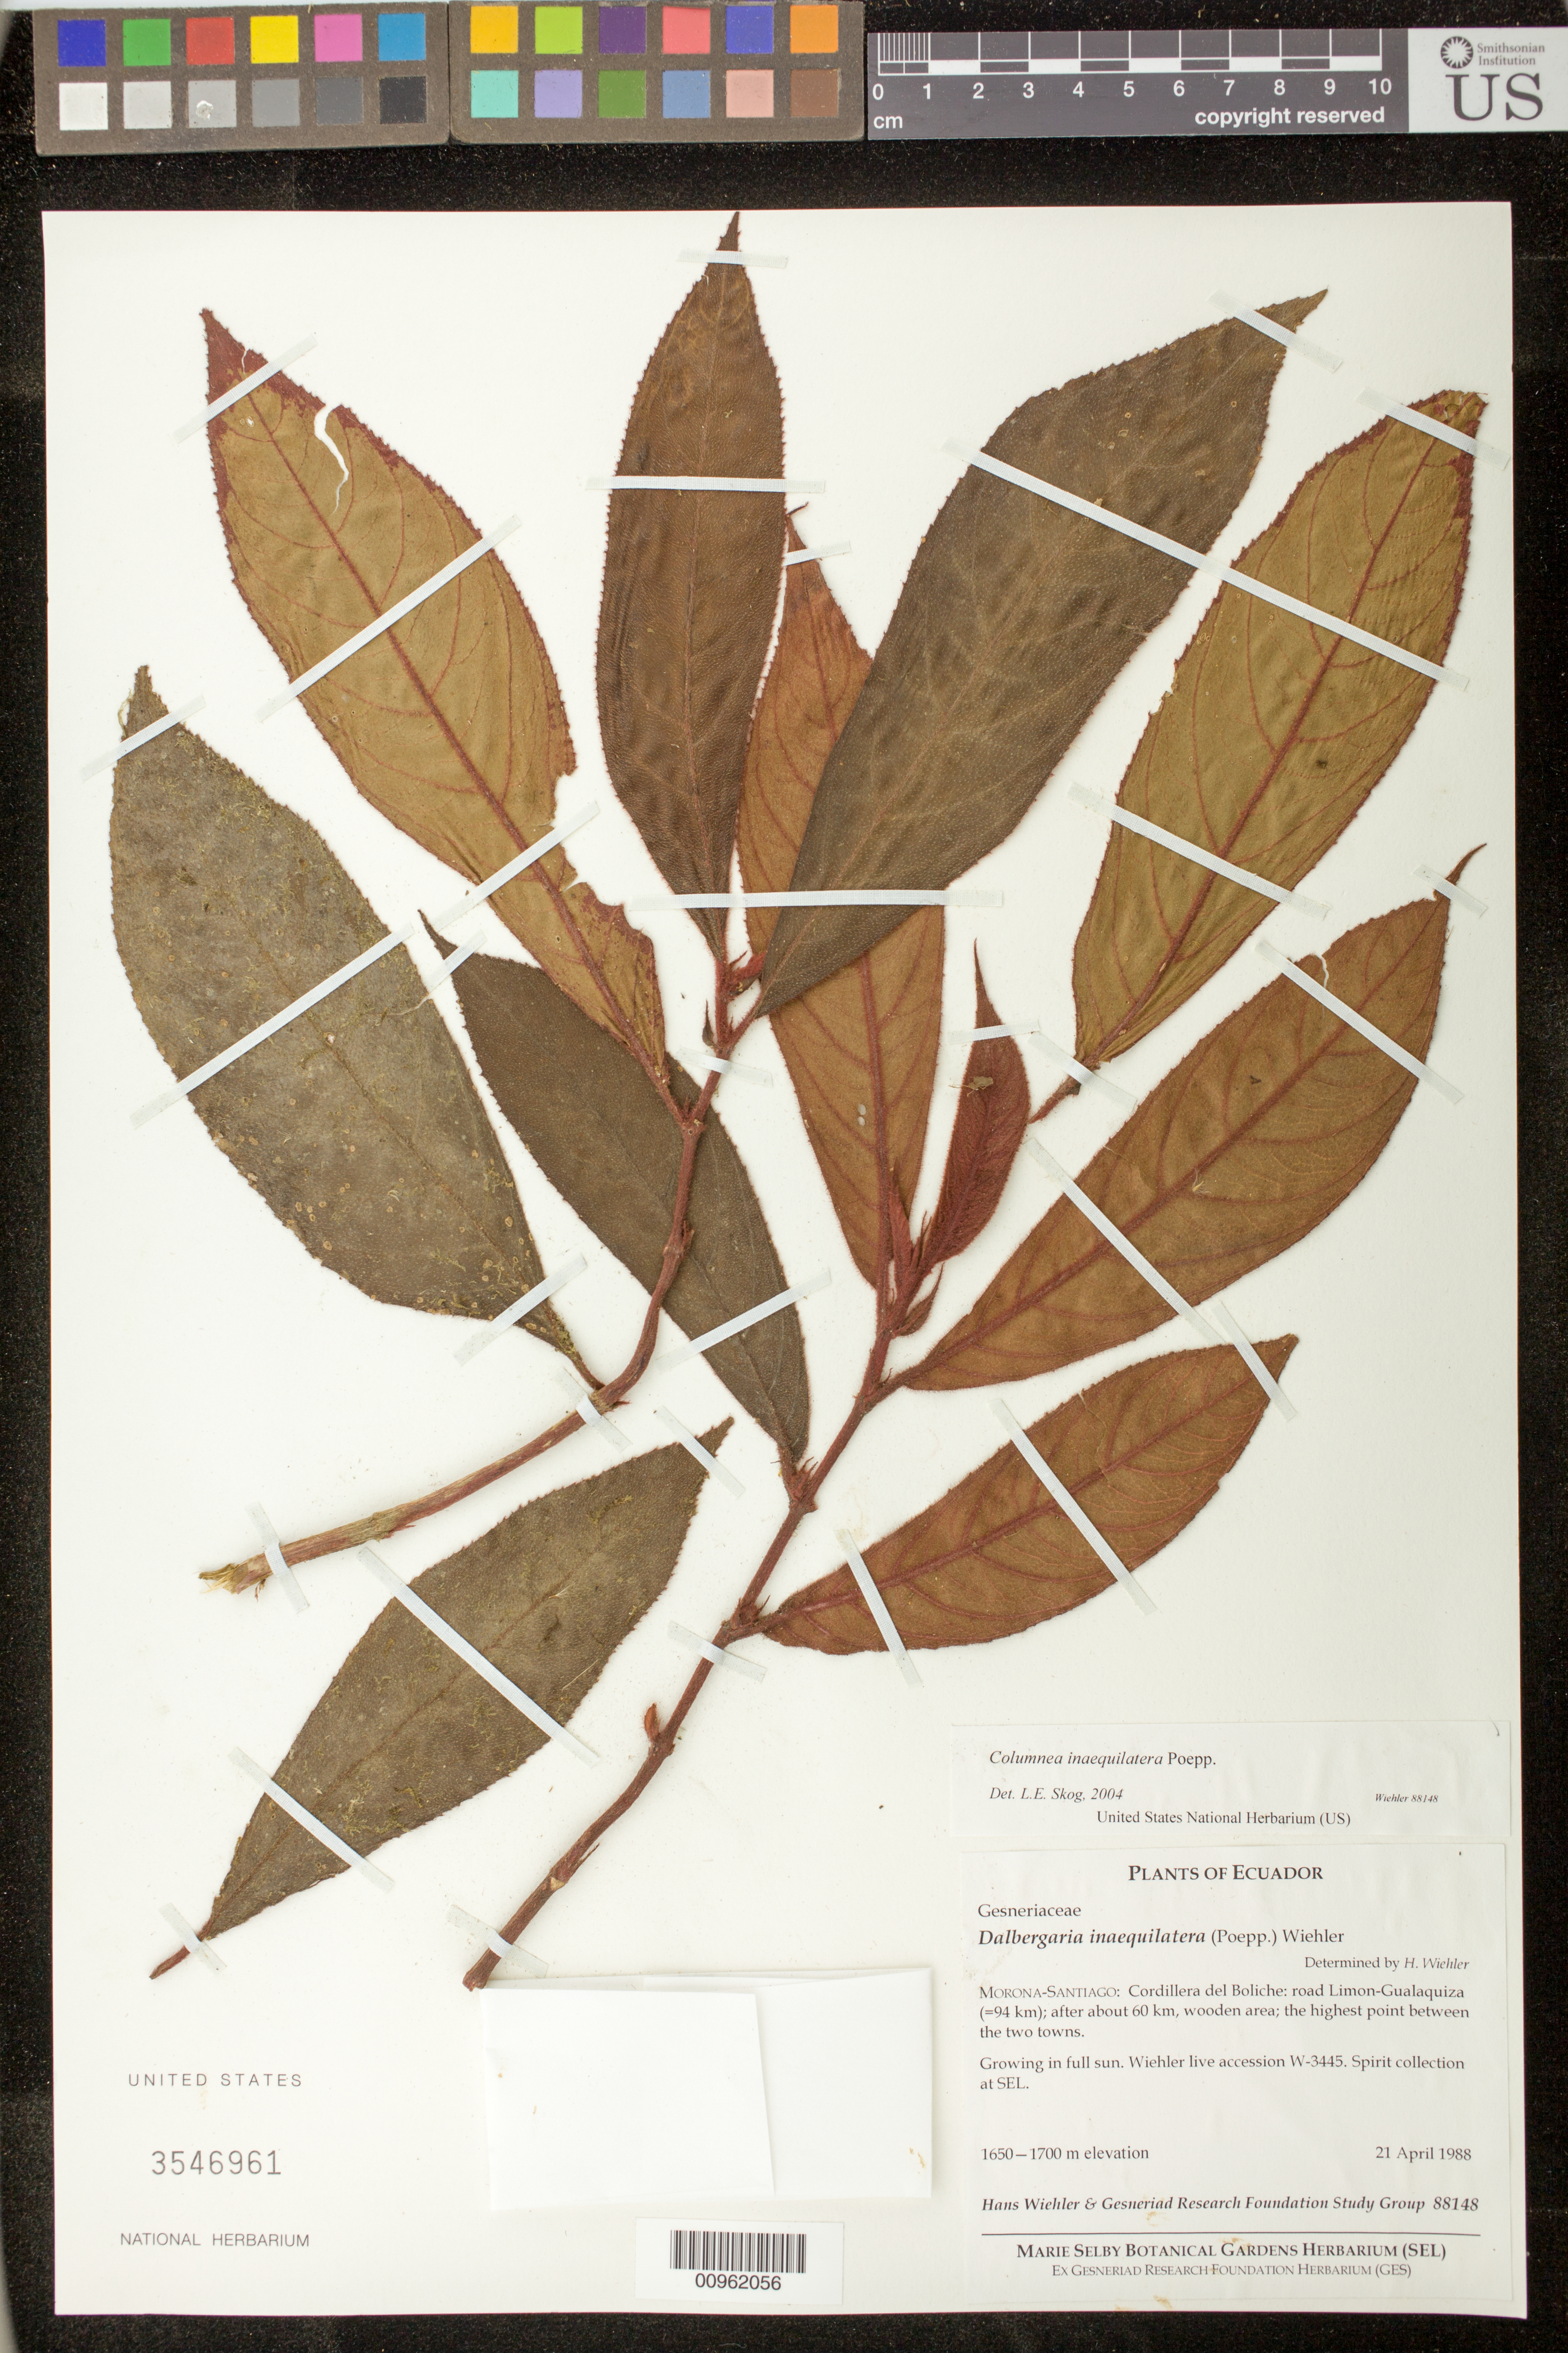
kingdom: Plantae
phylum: Tracheophyta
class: Magnoliopsida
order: Lamiales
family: Gesneriaceae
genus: Columnea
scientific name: Columnea inaequilatera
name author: Poepp.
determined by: Skog, Laurence E.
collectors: H. J. Wiehler & GRF Study Group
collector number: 88148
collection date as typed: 21 Apr 1988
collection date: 1988-04-21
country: Ecuador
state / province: Morona-Santiago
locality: Morona-Santiago: Cordillera del Boliche, road Limon-Gualaquiza (=94 km); after about 60 km, wooden area; the highest point between the two towns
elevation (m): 1650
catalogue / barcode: US 3546961